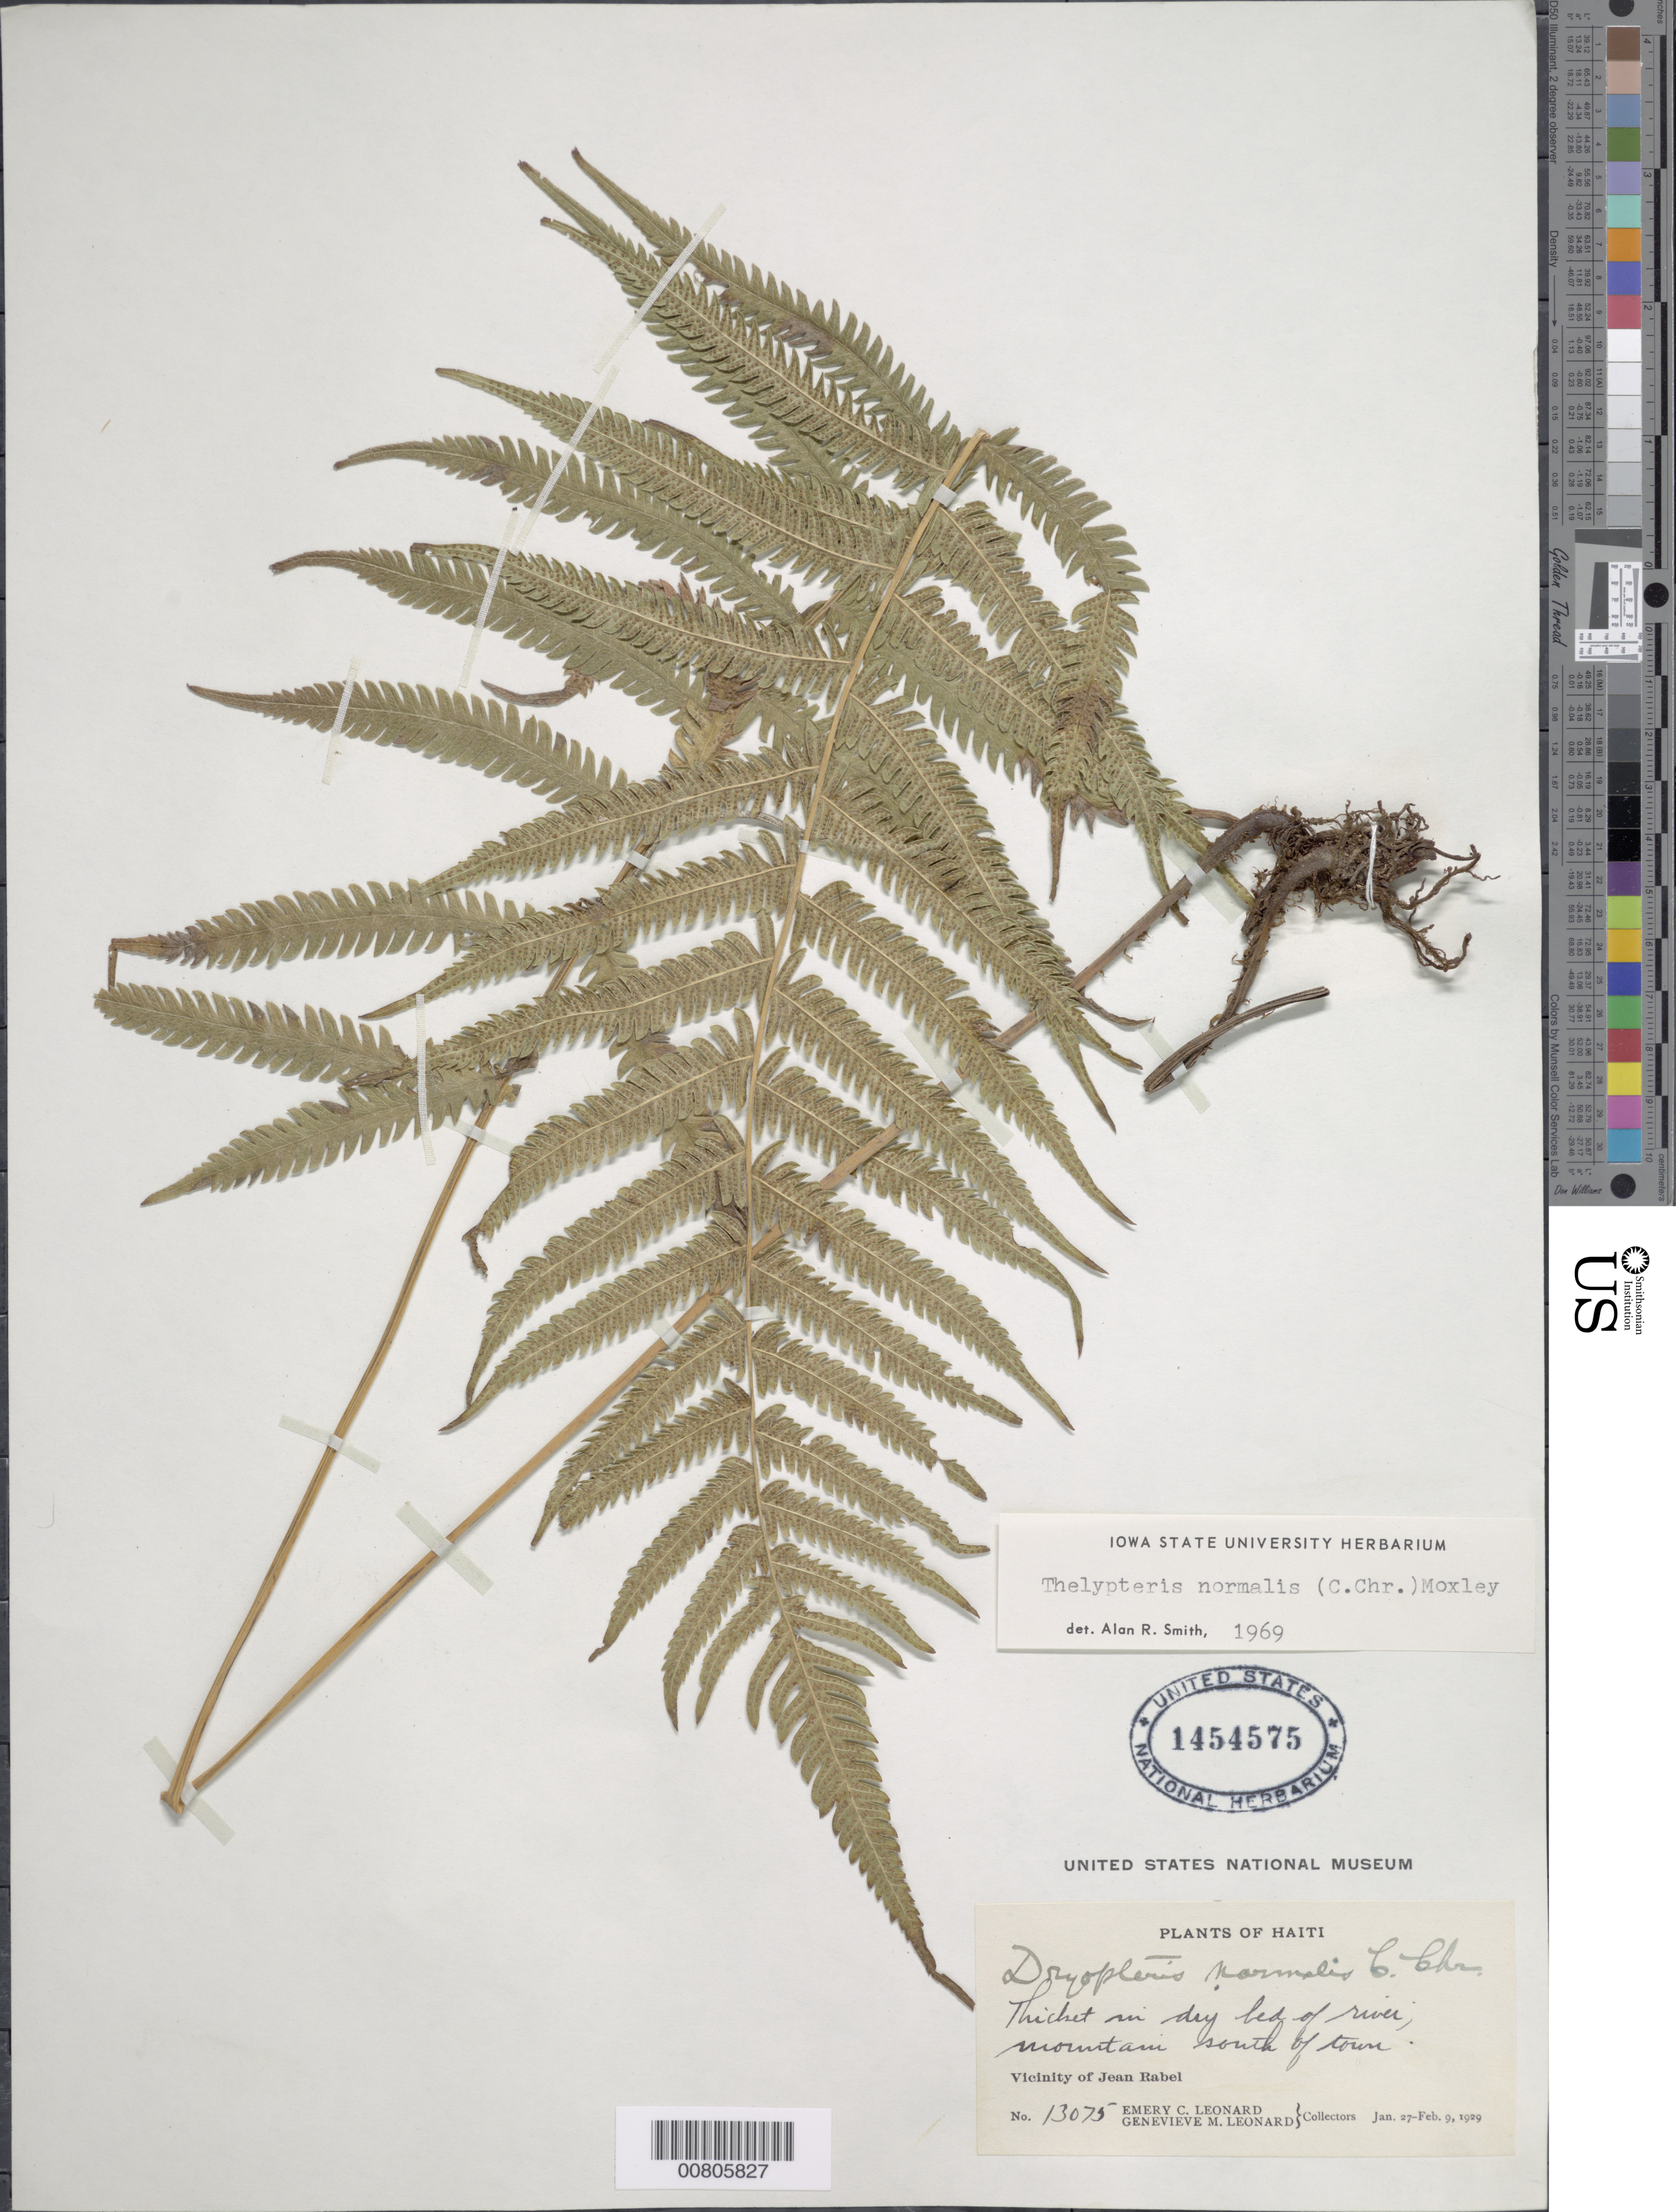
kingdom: Plantae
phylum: Tracheophyta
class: Polypodiopsida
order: Polypodiales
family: Thelypteridaceae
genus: Christella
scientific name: Christella kunthii comb. ined.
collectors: E. C. Leonard & G. M. Leonard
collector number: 13075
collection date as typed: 27 Jan 1929 to 09 Feb 1929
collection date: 1929-01-27/1929-02-09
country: Haiti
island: Hispaniola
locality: Jean Rabel, S of town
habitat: Mountain, thicket in dry bed of river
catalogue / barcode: US 1454575